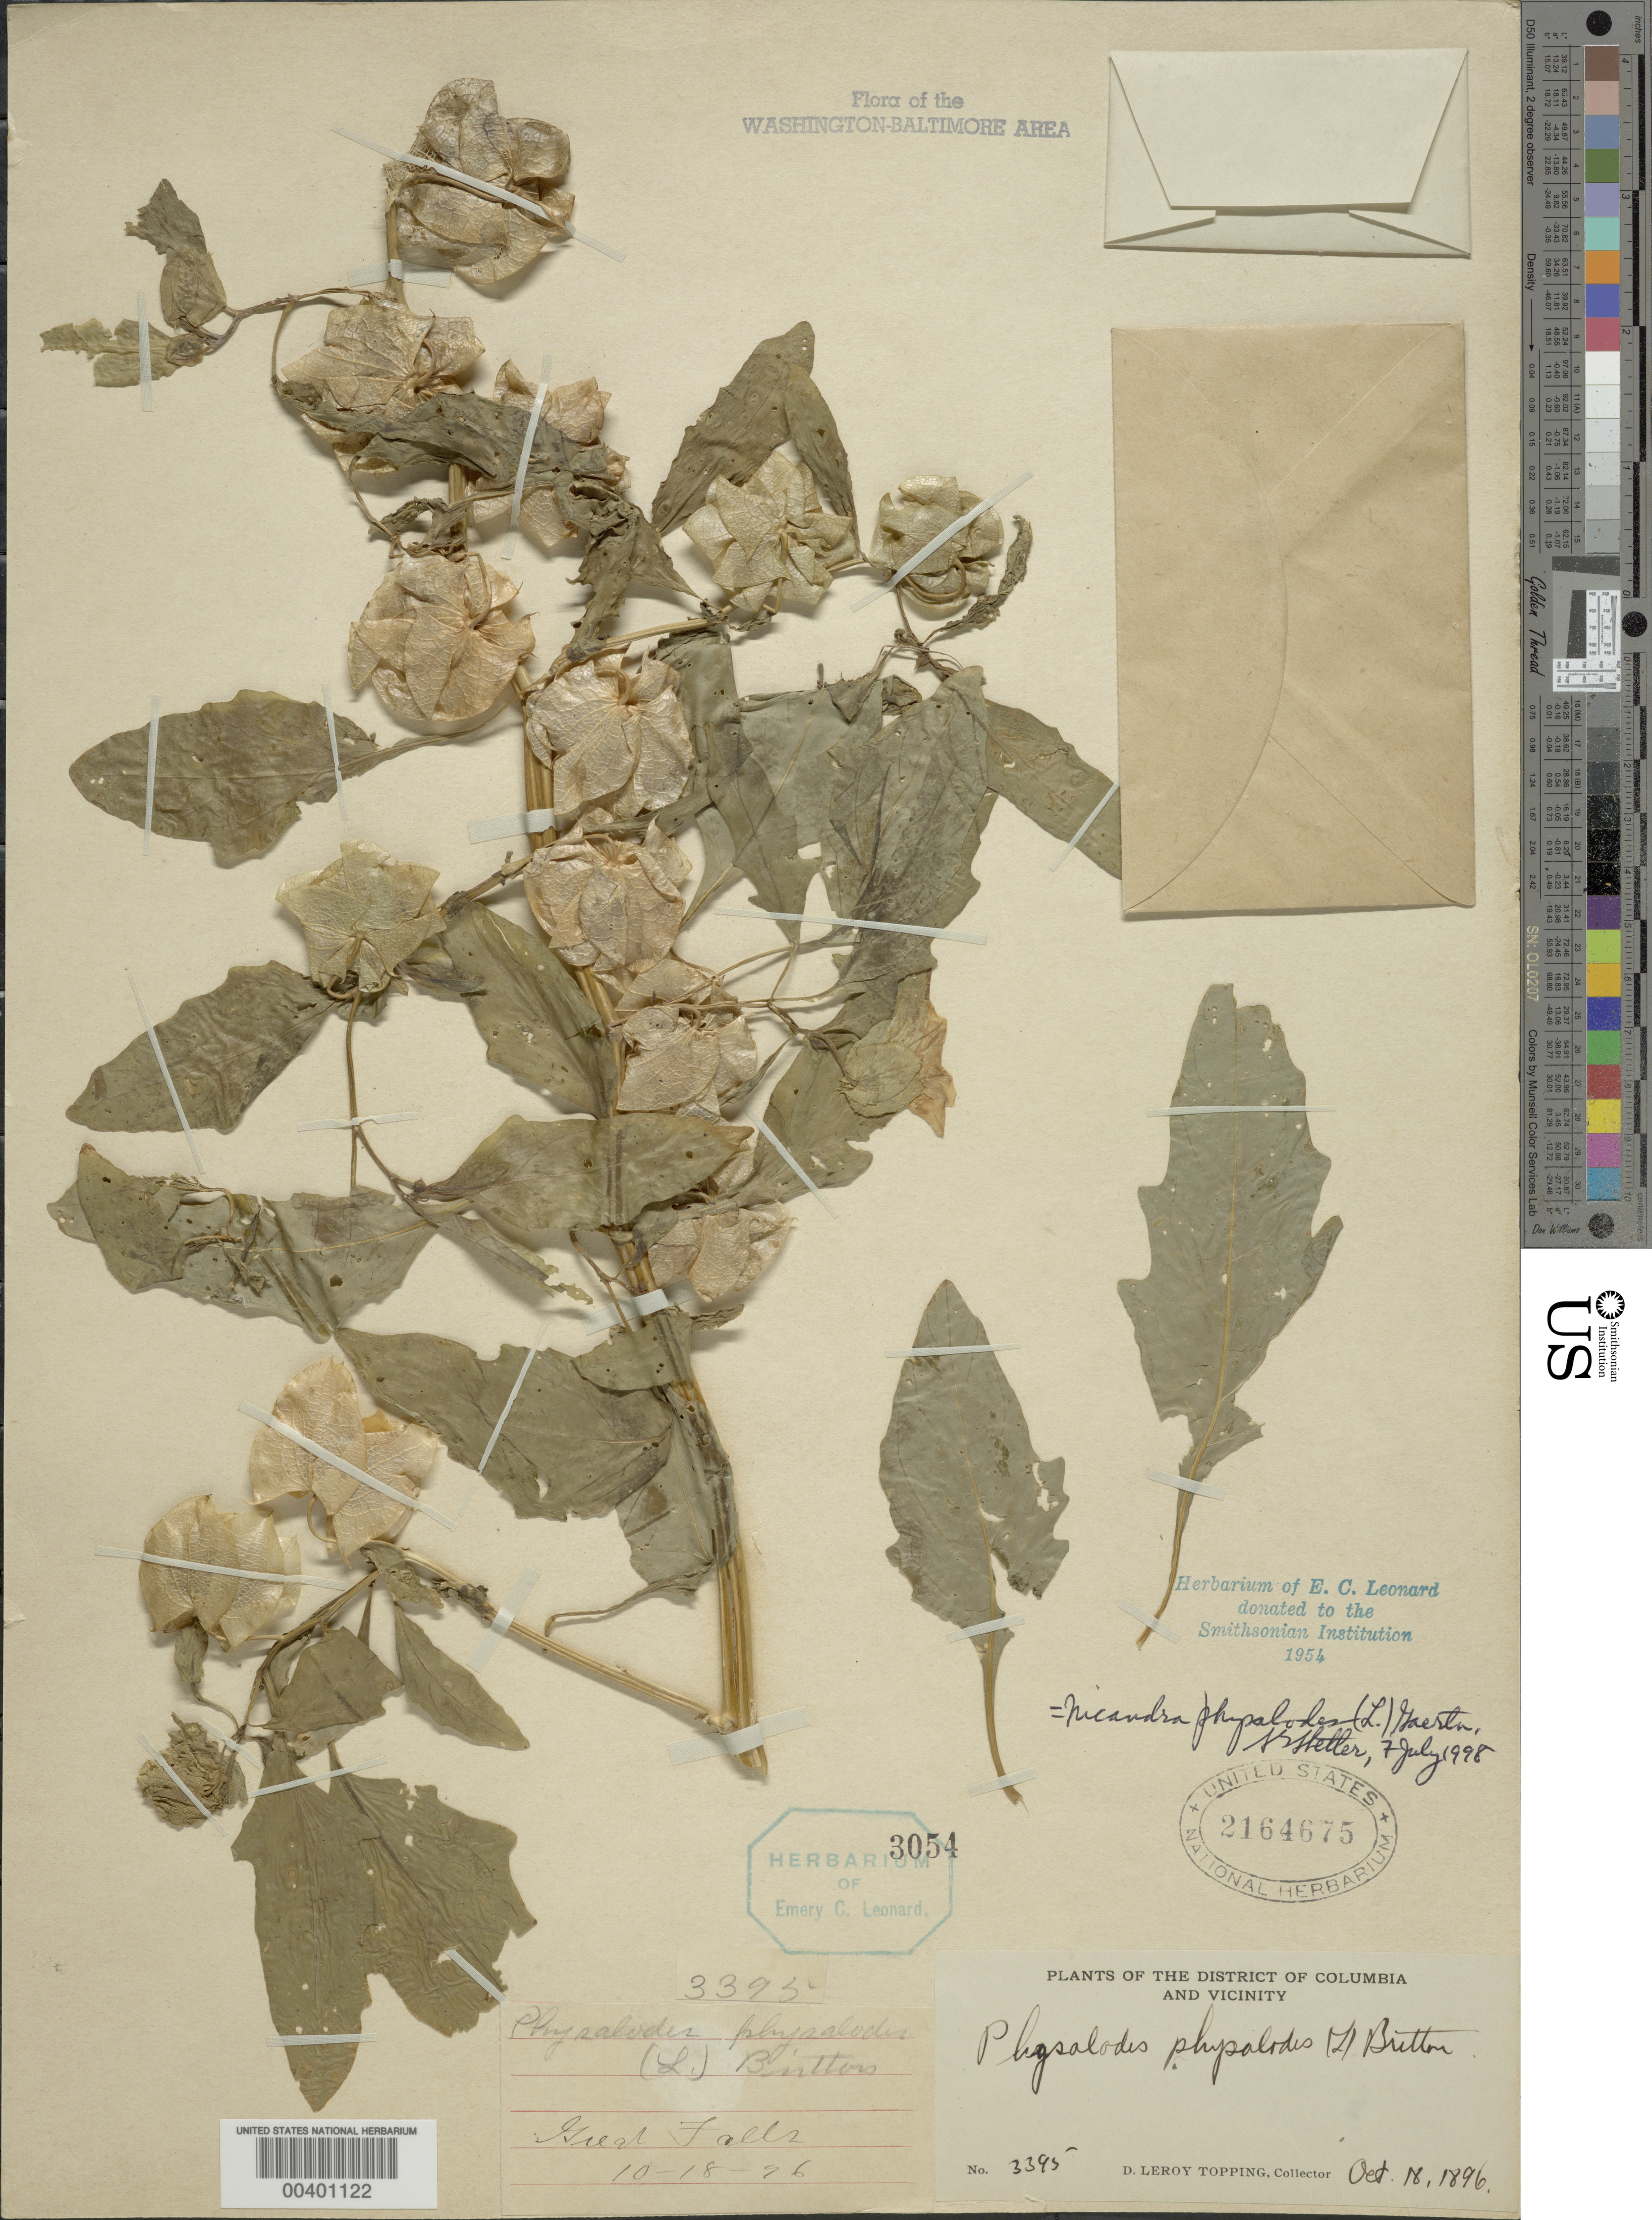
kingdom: Plantae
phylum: Tracheophyta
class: Magnoliopsida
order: Solanales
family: Solanaceae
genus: Nicandra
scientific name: Nicandra physalodes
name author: (L.) Gaertn.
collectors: D. L. Topping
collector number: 3395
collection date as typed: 18 Oct 1896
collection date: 1896-10-18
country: United States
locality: Great Falls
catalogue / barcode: US 2164675